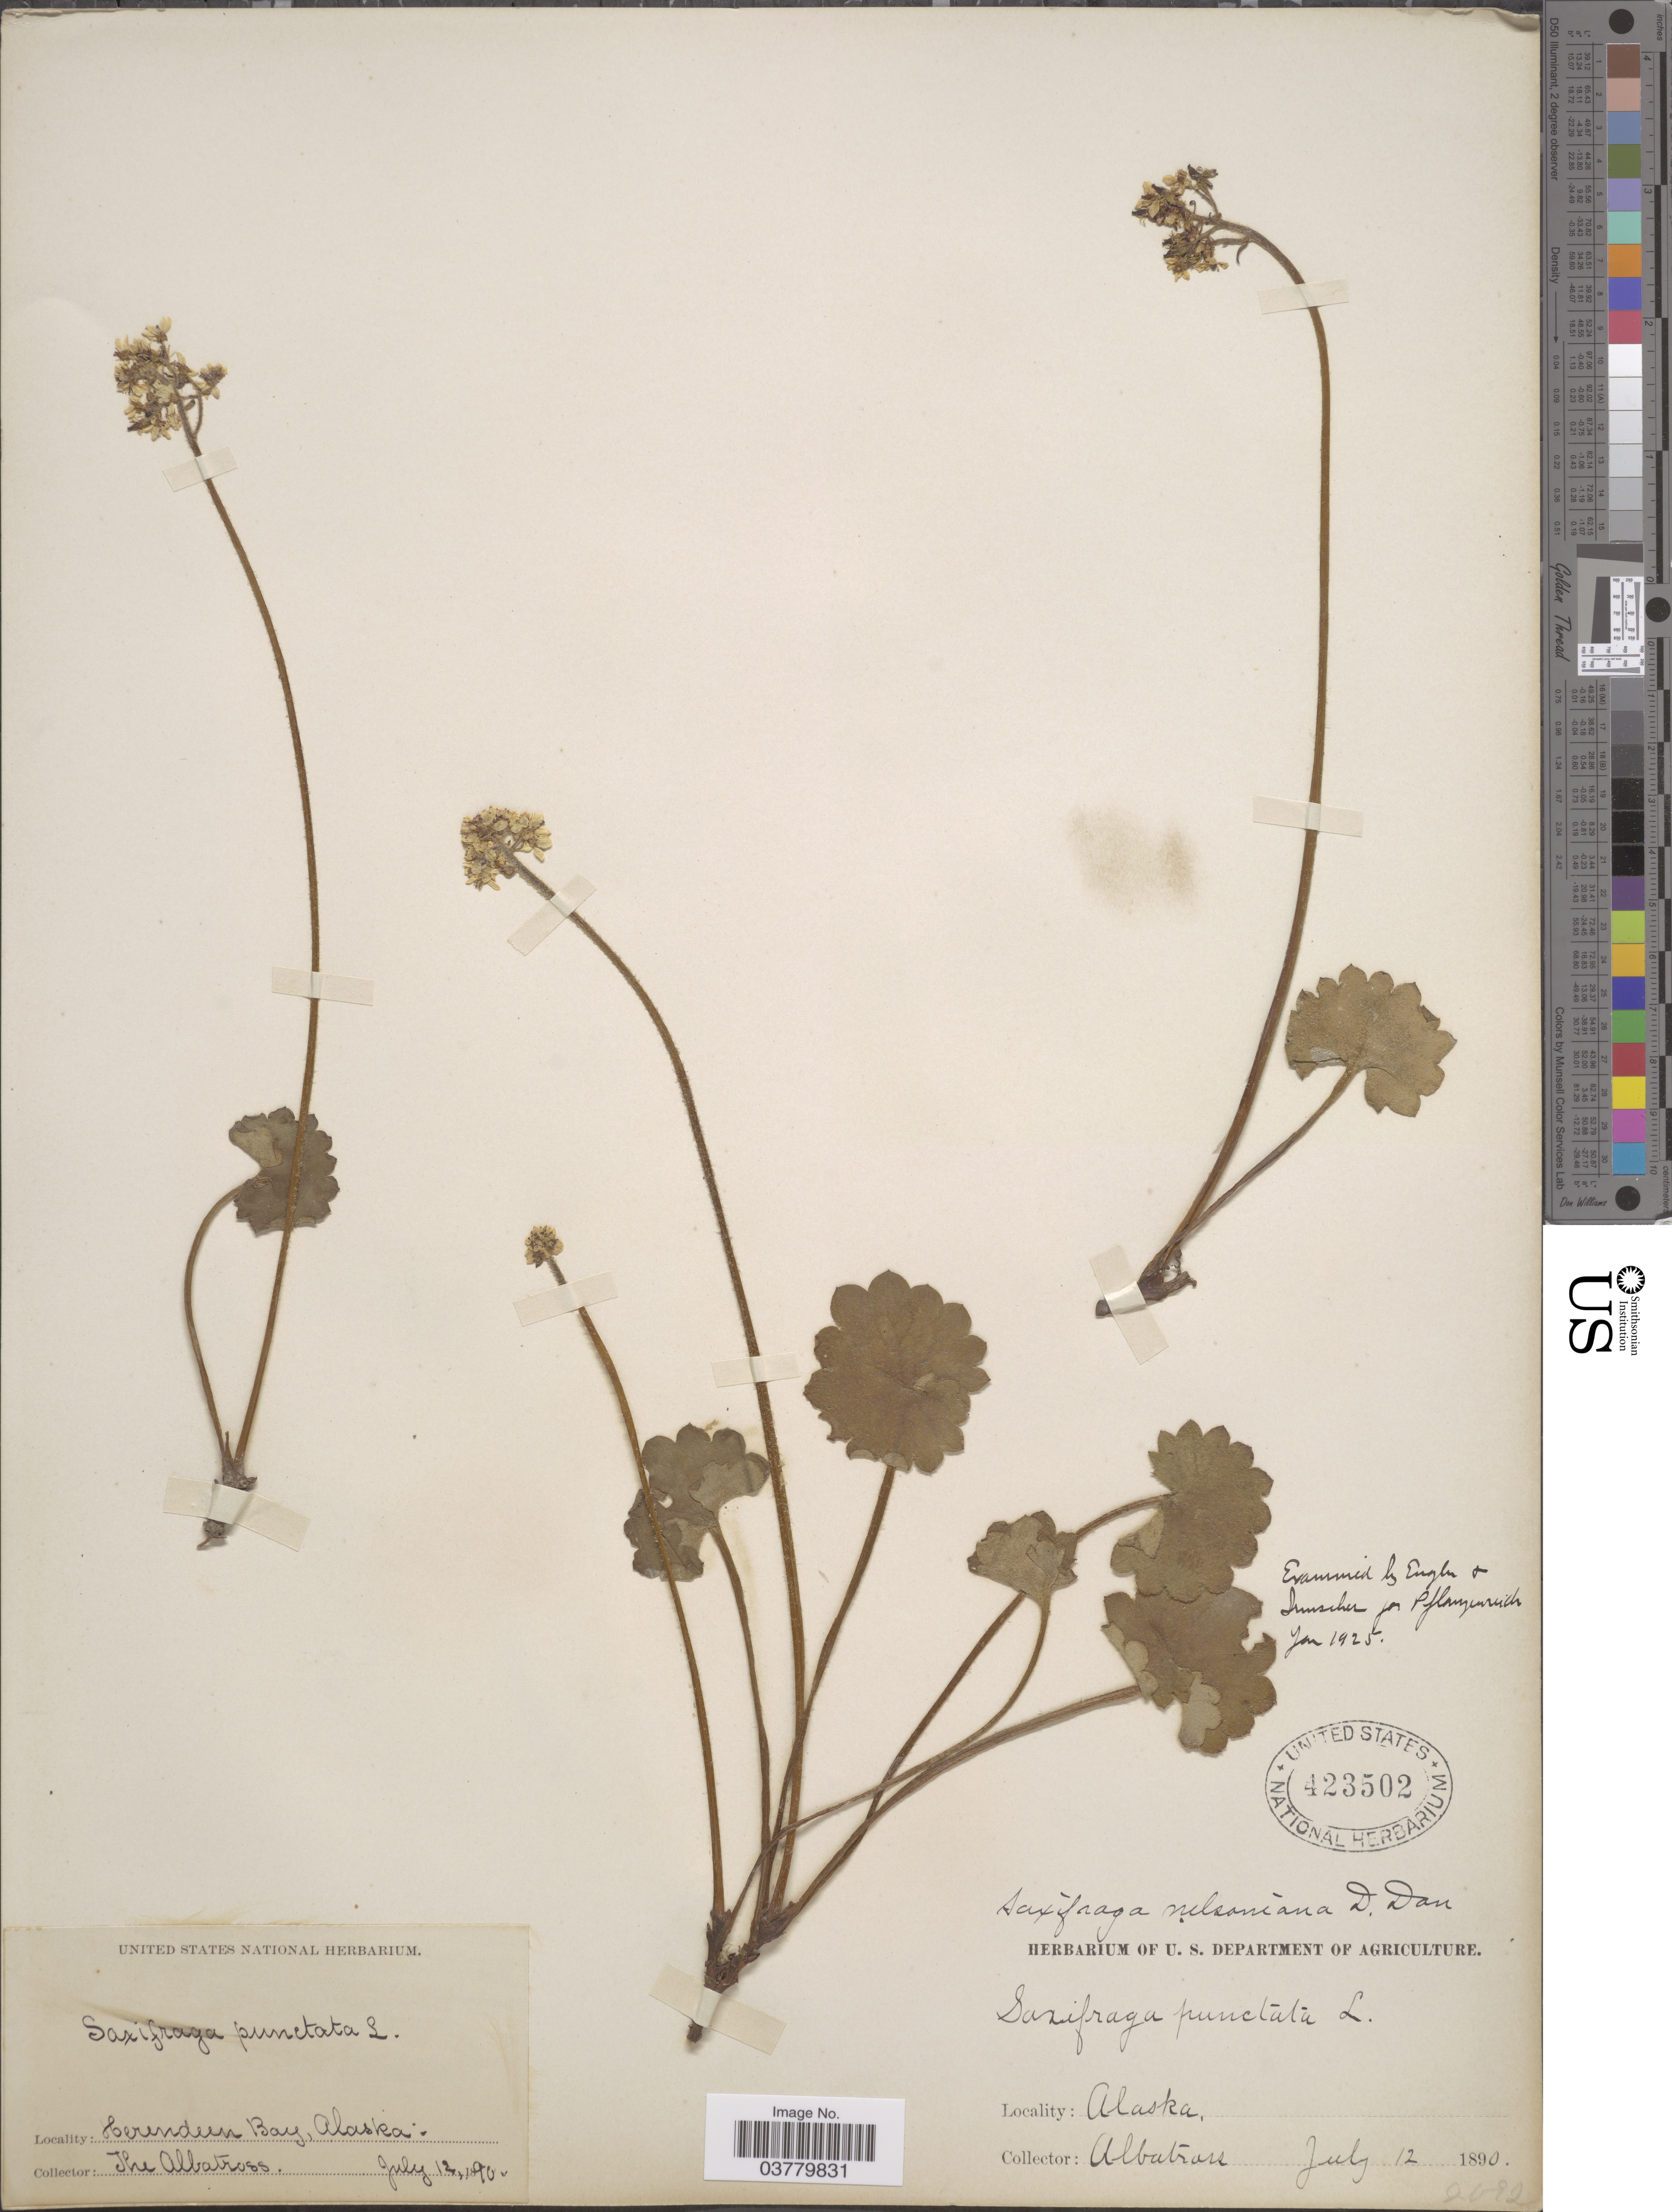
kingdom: Plantae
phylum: Tracheophyta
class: Magnoliopsida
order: Saxifragales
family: Saxifragaceae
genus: Micranthes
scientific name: Micranthes nelsoniana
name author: (D. Don) Small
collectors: "The Albatross"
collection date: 1890-07-12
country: United States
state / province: Alaska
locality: Herendeen Bay.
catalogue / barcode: US 423502